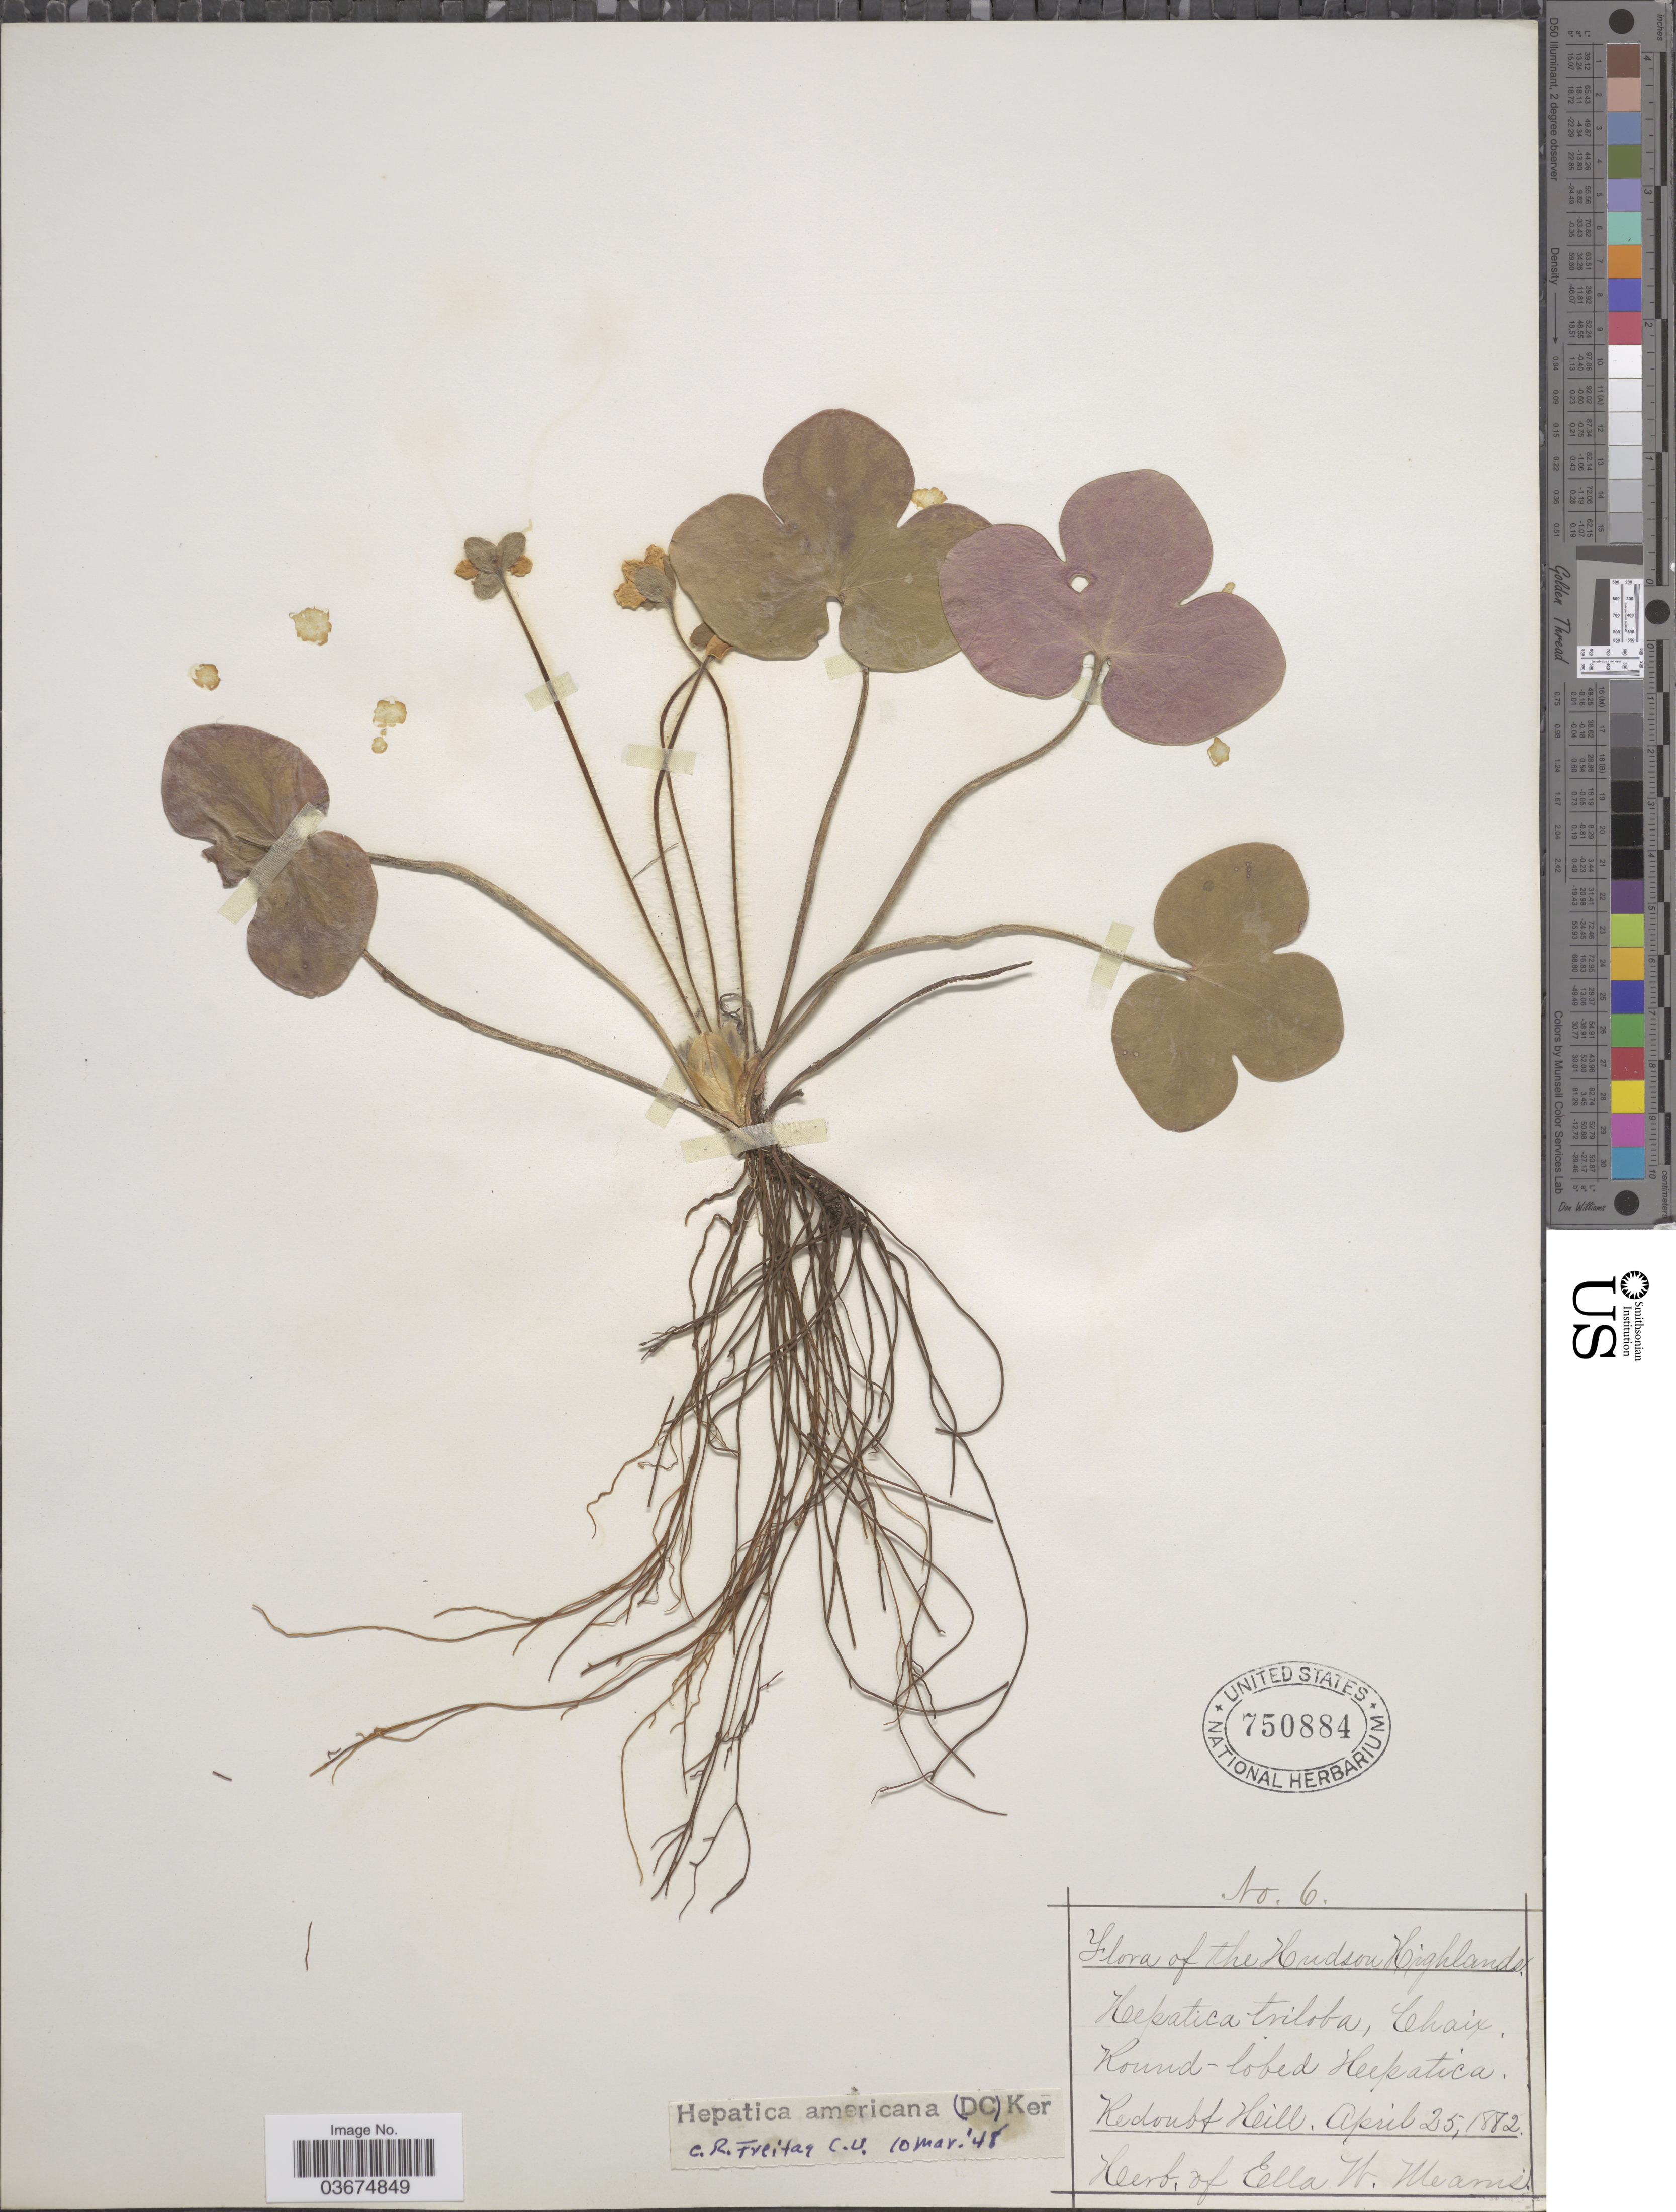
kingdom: Plantae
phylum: Tracheophyta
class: Magnoliopsida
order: Ranunculales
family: Ranunculaceae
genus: Hepatica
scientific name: Hepatica americana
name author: (DC.) Ker Gawl.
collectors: ex herb. Ella W. Mearns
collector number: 6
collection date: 1882-04-25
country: United States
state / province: New York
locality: Hudson Highlands. Redoubt Hill.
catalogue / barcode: US 750884